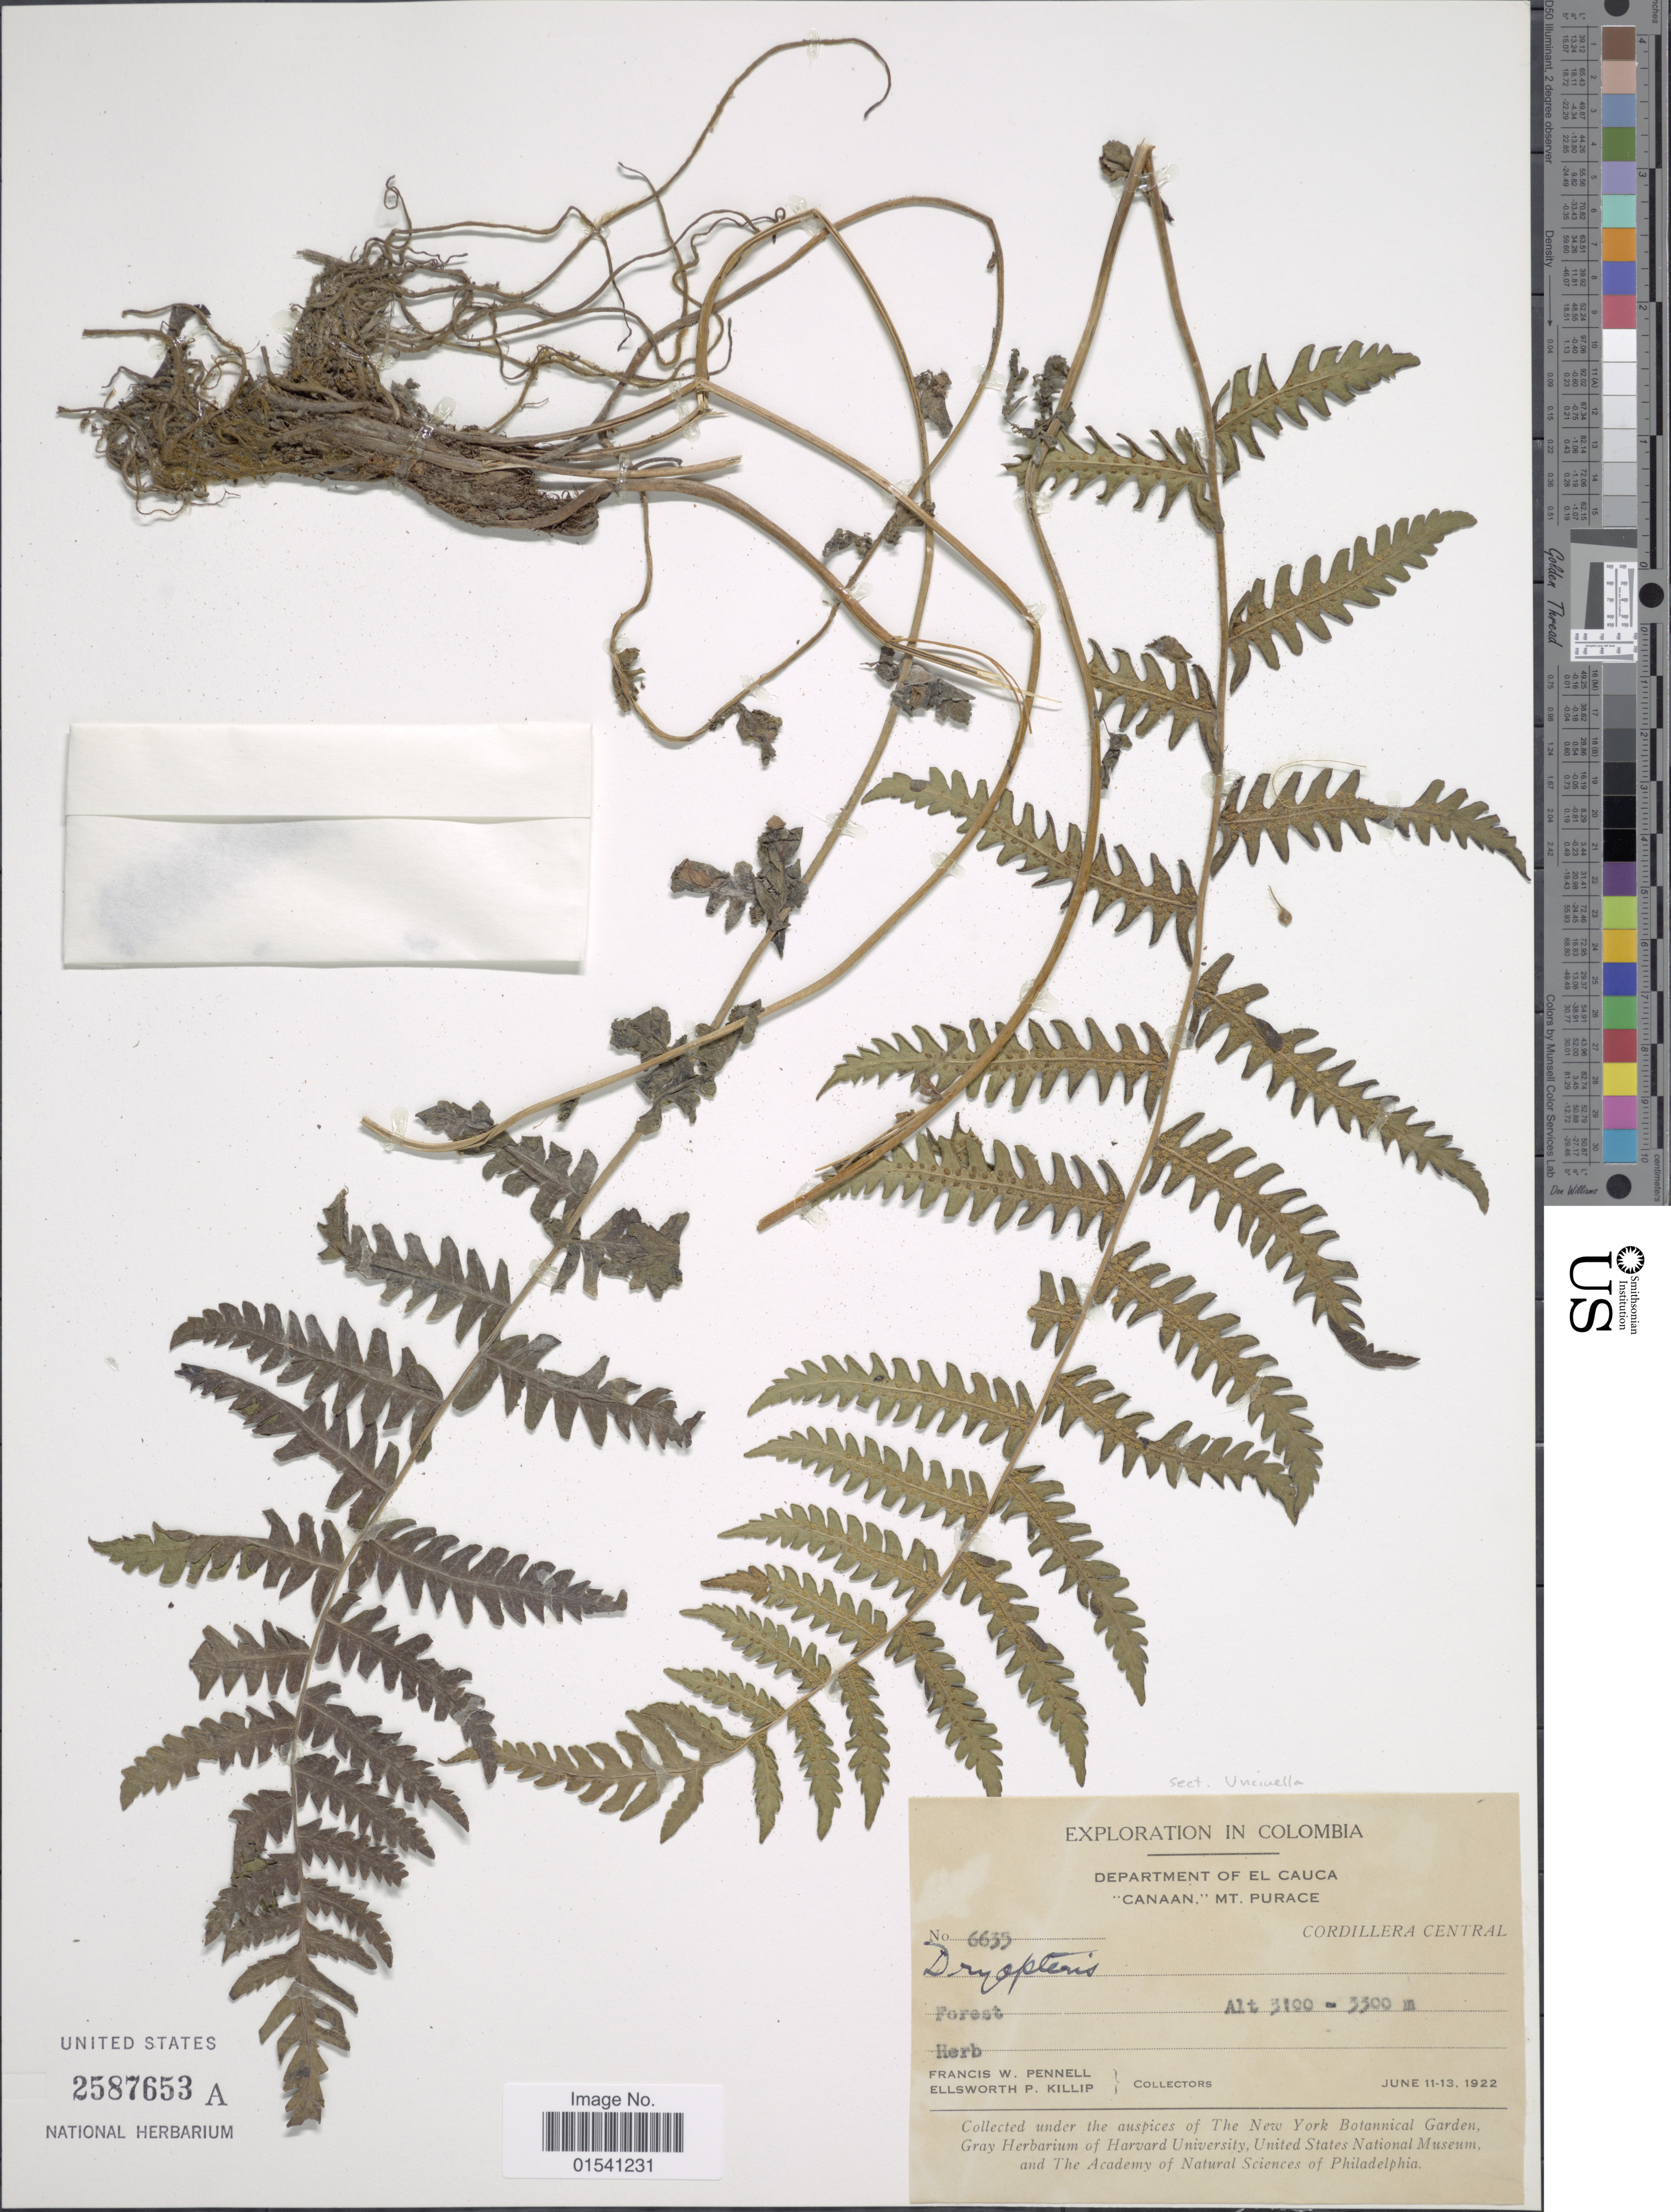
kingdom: Plantae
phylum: Tracheophyta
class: Polypodiopsida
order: Polypodiales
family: Thelypteridaceae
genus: Amauropelta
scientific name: Amauropelta sp.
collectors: F. W. Pennell & E. P. Killip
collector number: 6635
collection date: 1922-06-11/1922-06-13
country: Colombia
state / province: Cauca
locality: Department of El Cauca 'Canaan,' Mt Purace, Cordillera Central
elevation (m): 3100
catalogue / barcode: US 2587653A